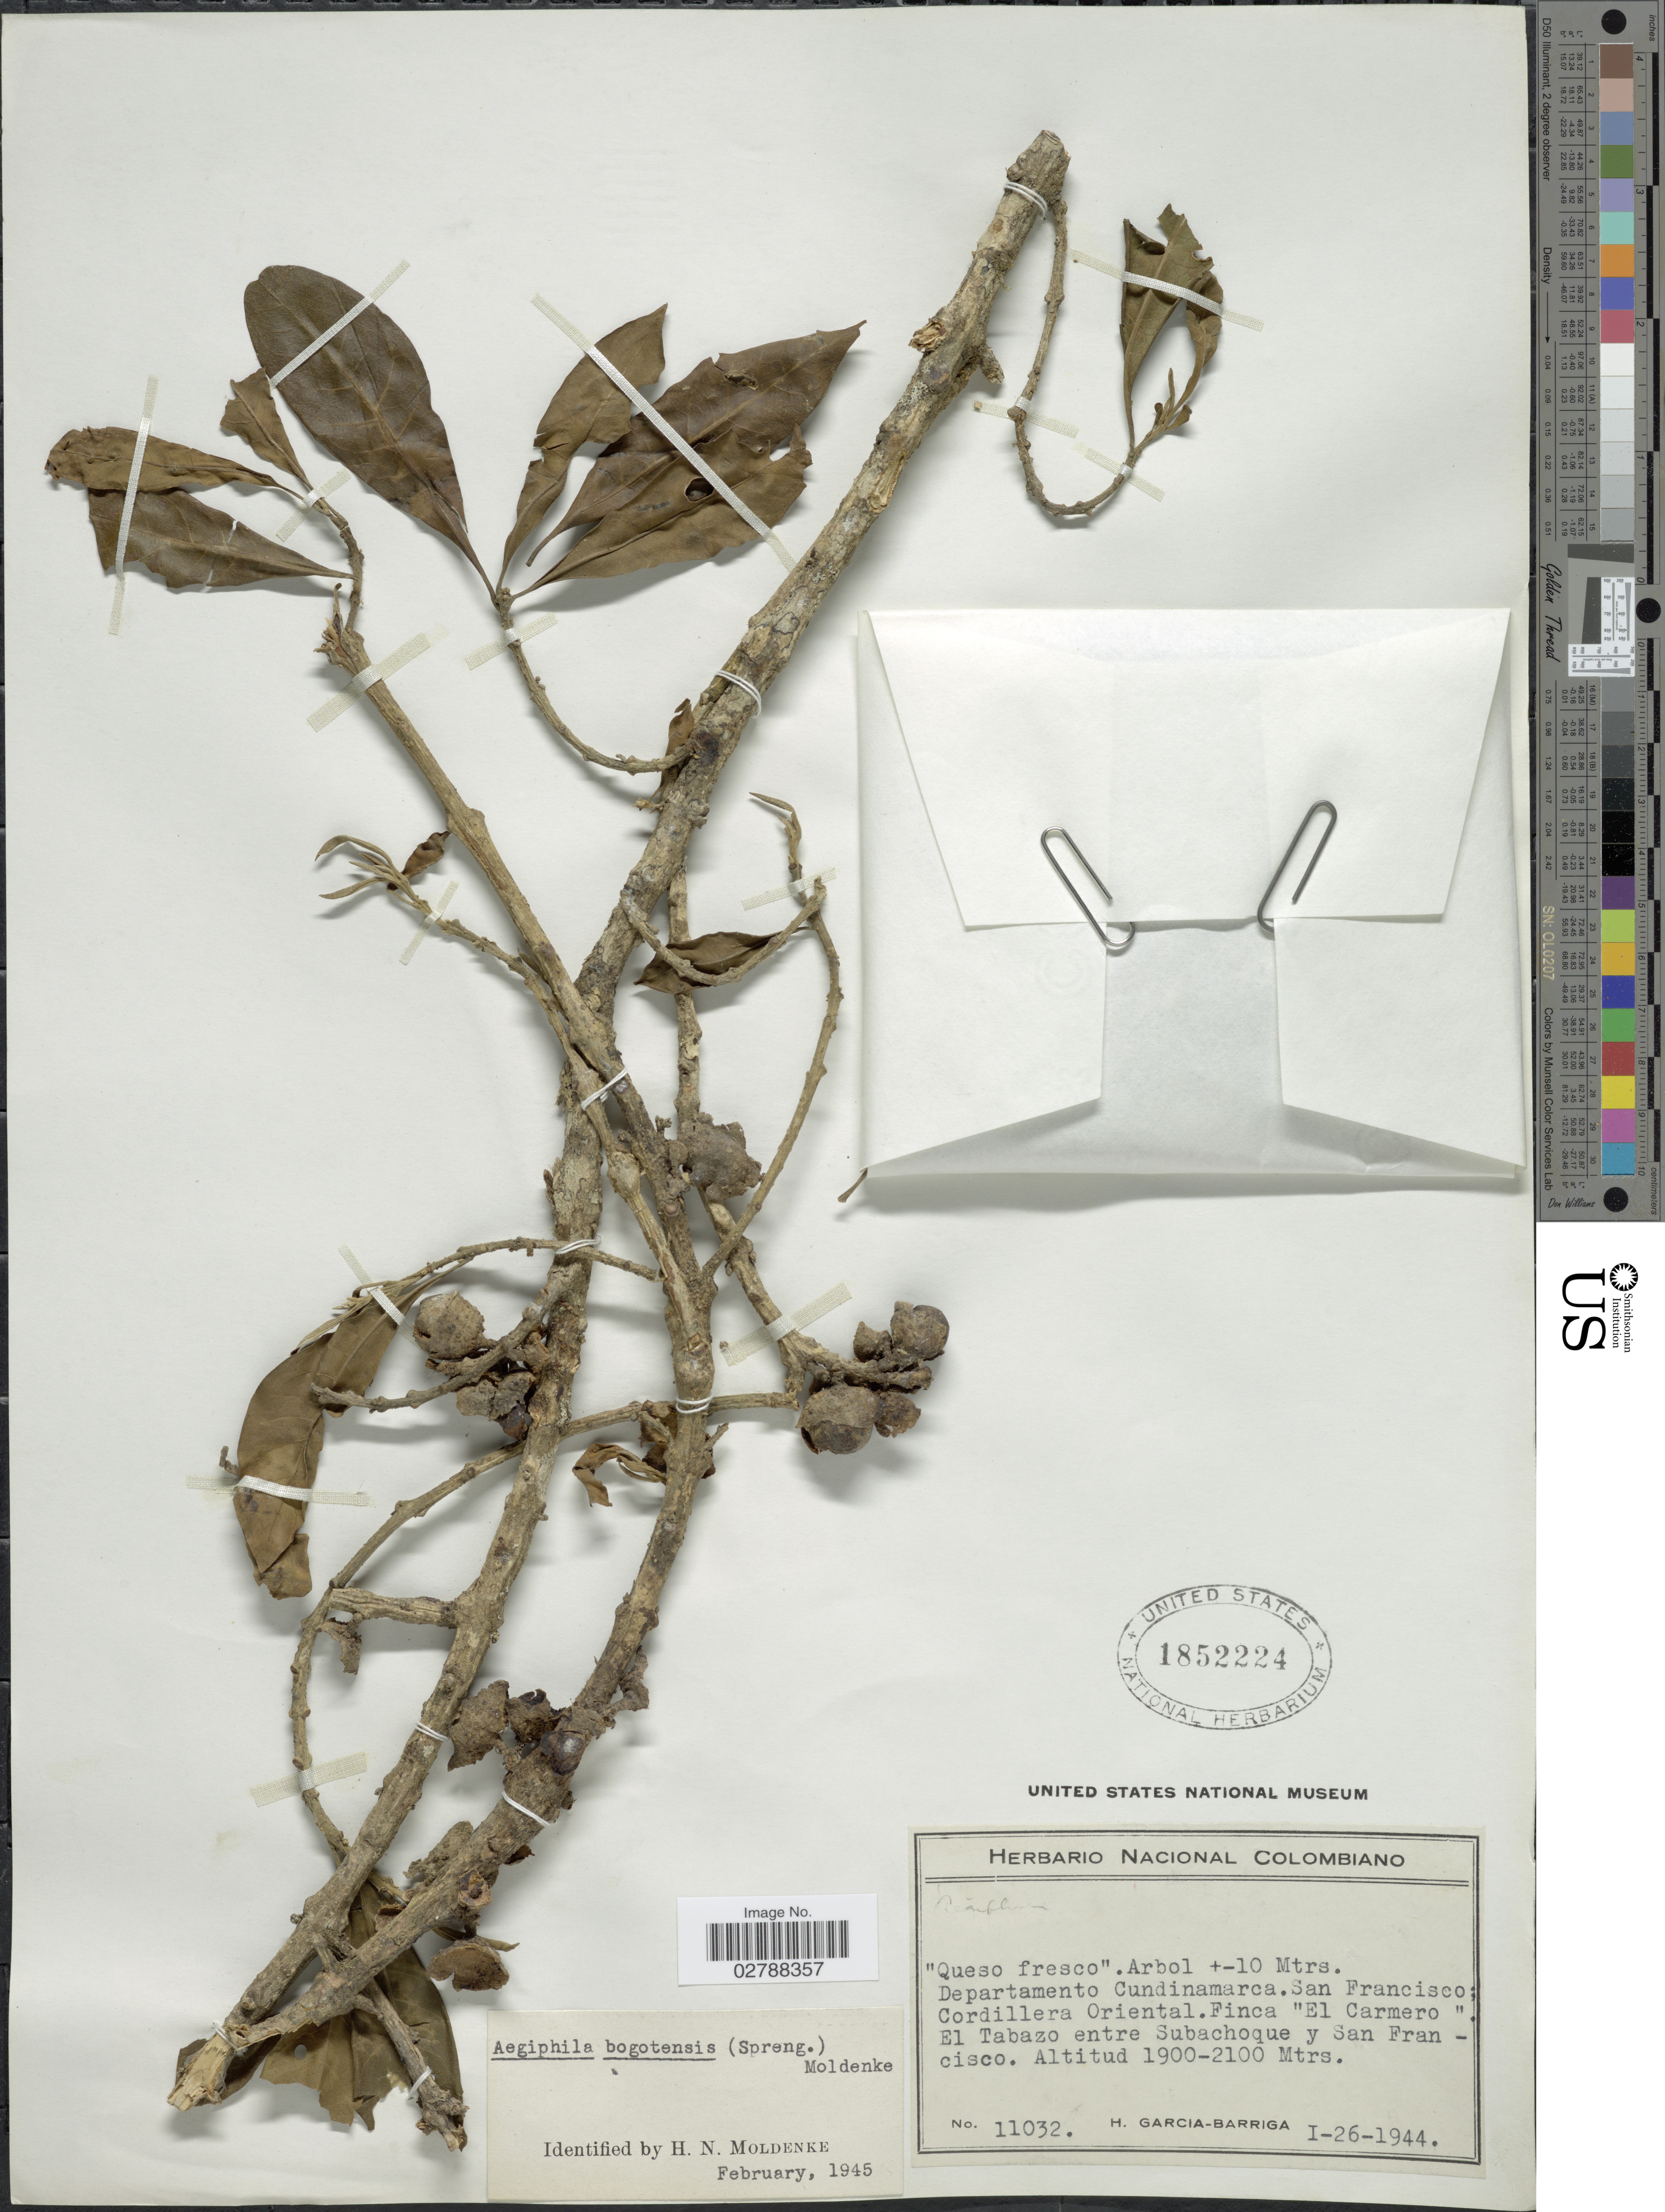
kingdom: Plantae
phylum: Tracheophyta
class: Magnoliopsida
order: Lamiales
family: Lamiaceae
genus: Aegiphila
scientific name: Aegiphila bogotensis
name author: (Spreng.) Moldenke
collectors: H. García Barriga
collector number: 11032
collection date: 1944-01-26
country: Colombia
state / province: Cundinamarca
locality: Departamento Cundinamarca. San Francisco; Cordillera Oriental. Finca "El Carmero", El Tabazo entre Subachoque y San Francisco.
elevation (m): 1900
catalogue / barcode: US 1852224